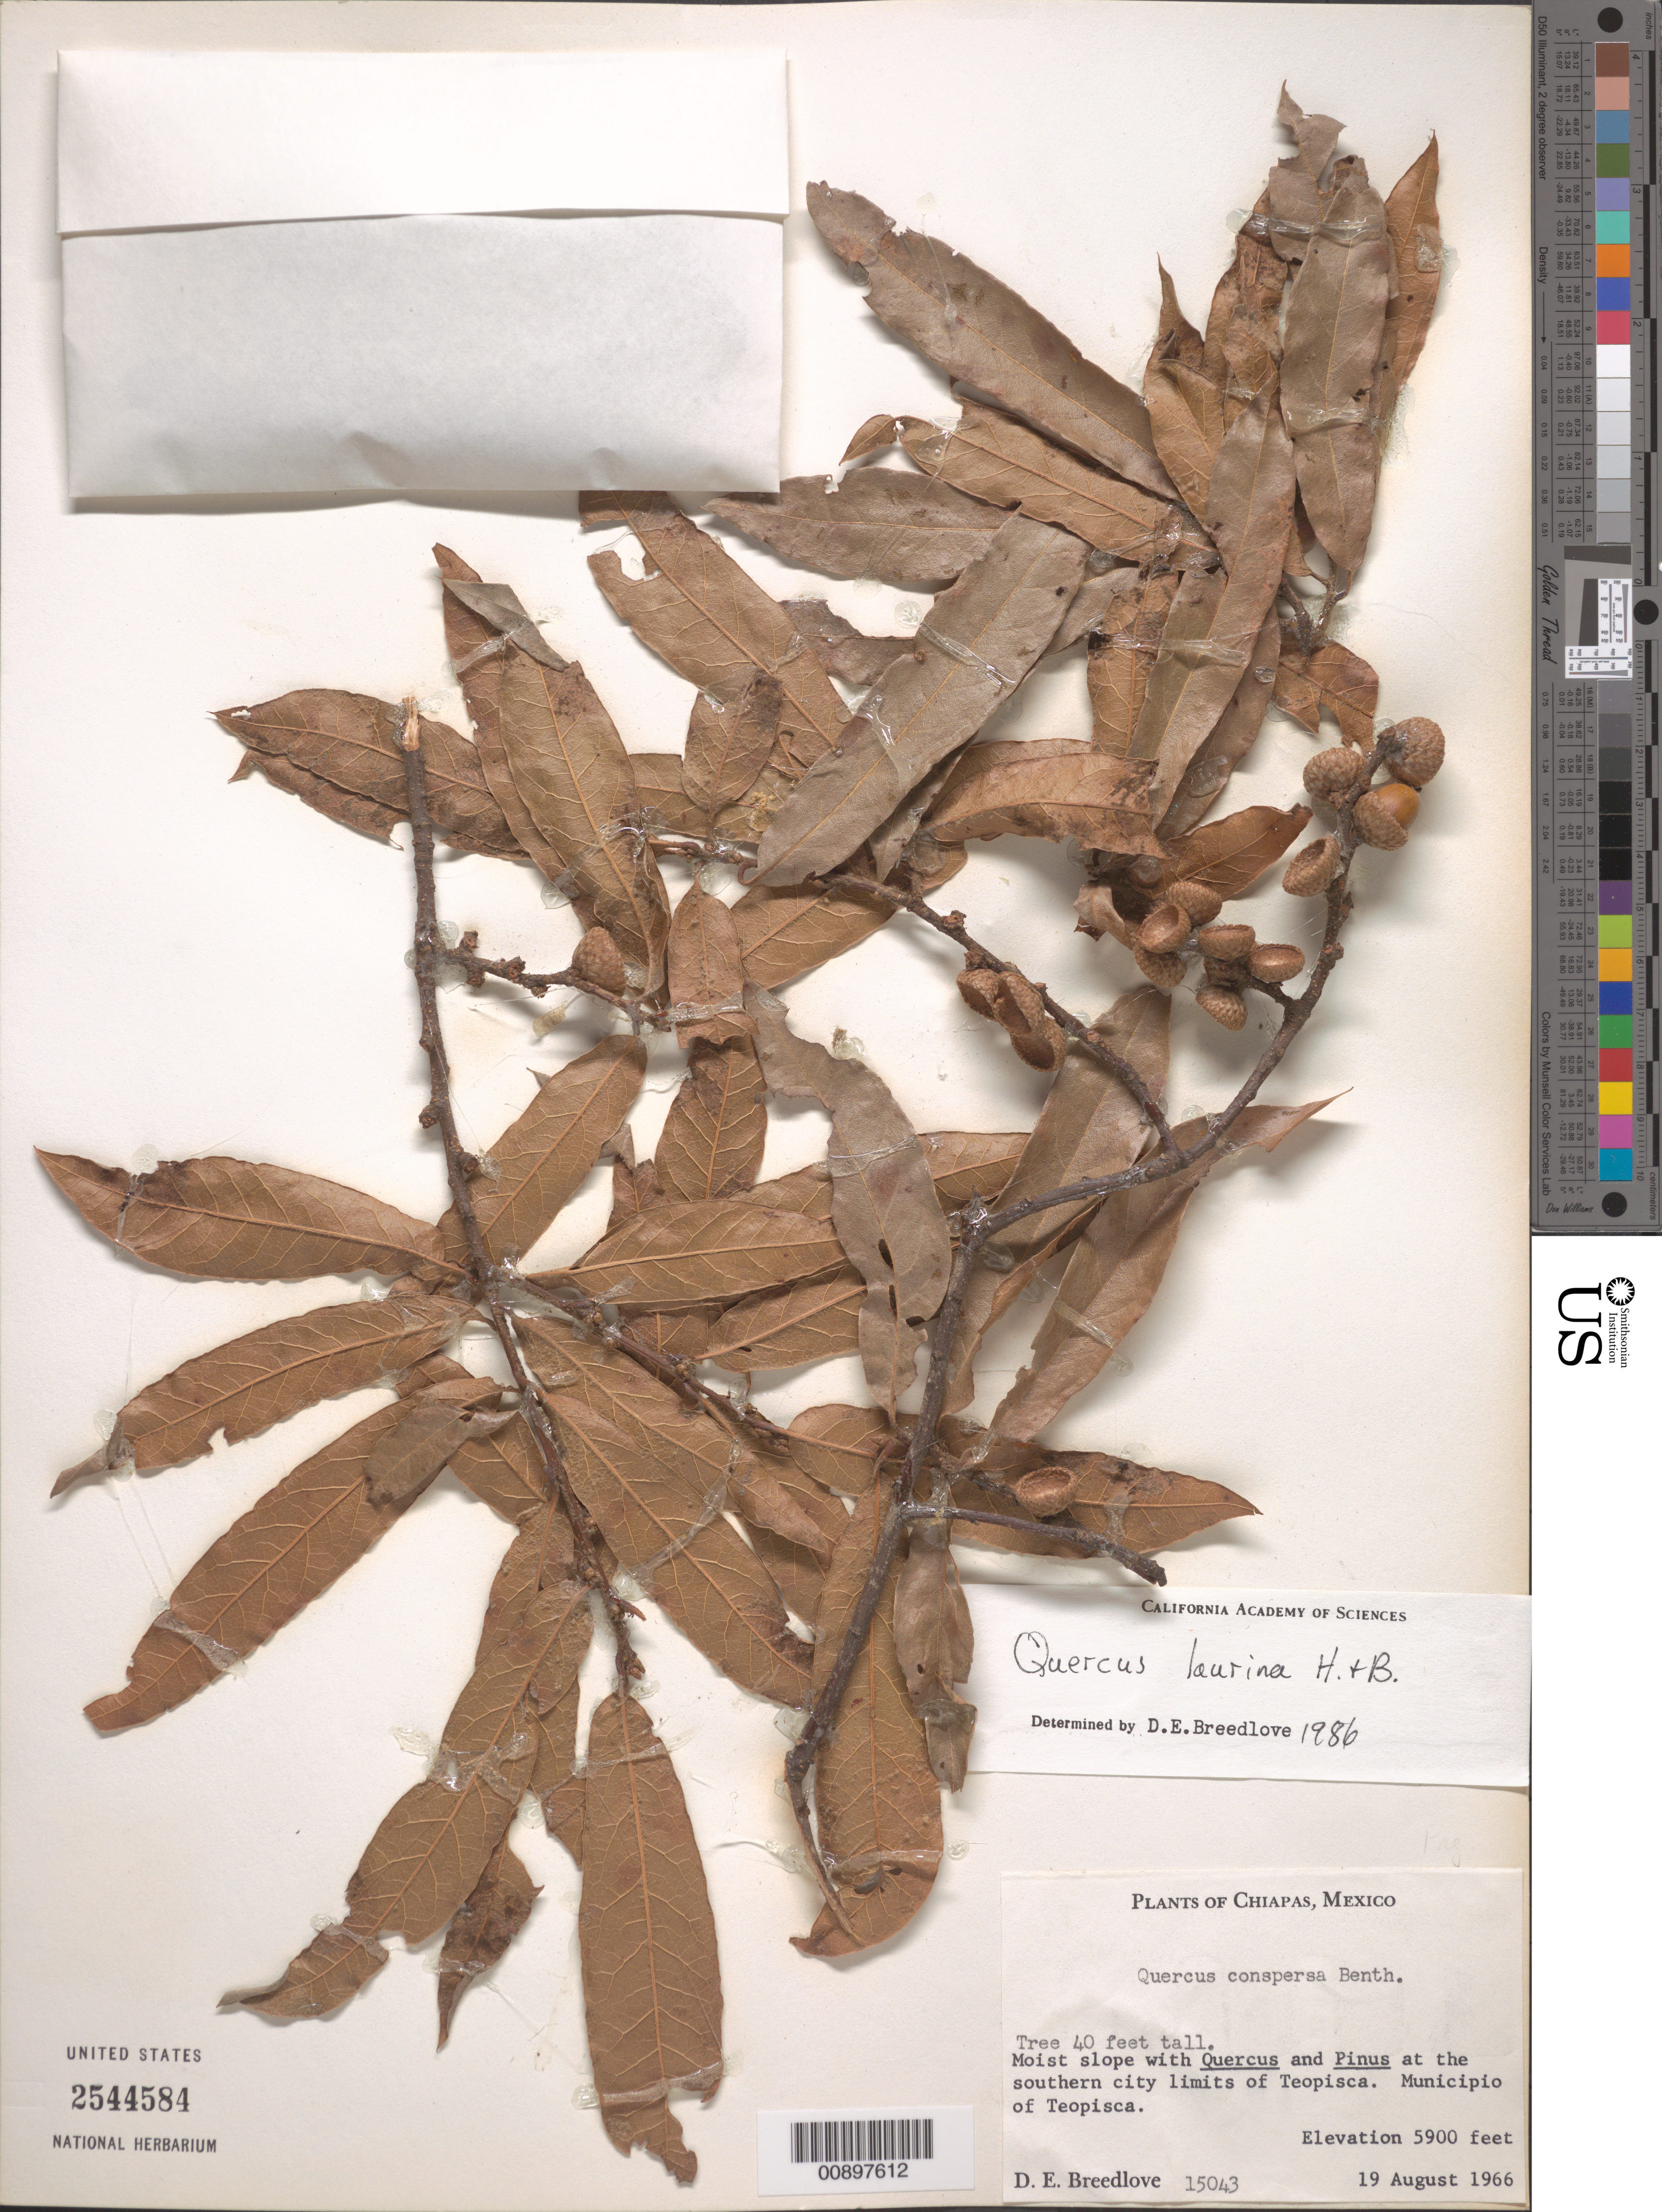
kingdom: Plantae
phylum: Tracheophyta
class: Magnoliopsida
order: Fagales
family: Fagaceae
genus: Quercus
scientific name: Quercus laurina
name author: Humb. & Bonpl.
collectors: D. E. Breedlove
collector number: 15043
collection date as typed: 19 Aug 1966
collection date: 1966-08-19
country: Mexico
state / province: Chiapas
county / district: Teopisca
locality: Southern city limits of Teopisca, Municipio of Teopisca, Chiapas.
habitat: Moist slope with Quercus and Pinus.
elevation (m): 1798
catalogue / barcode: US 2544584